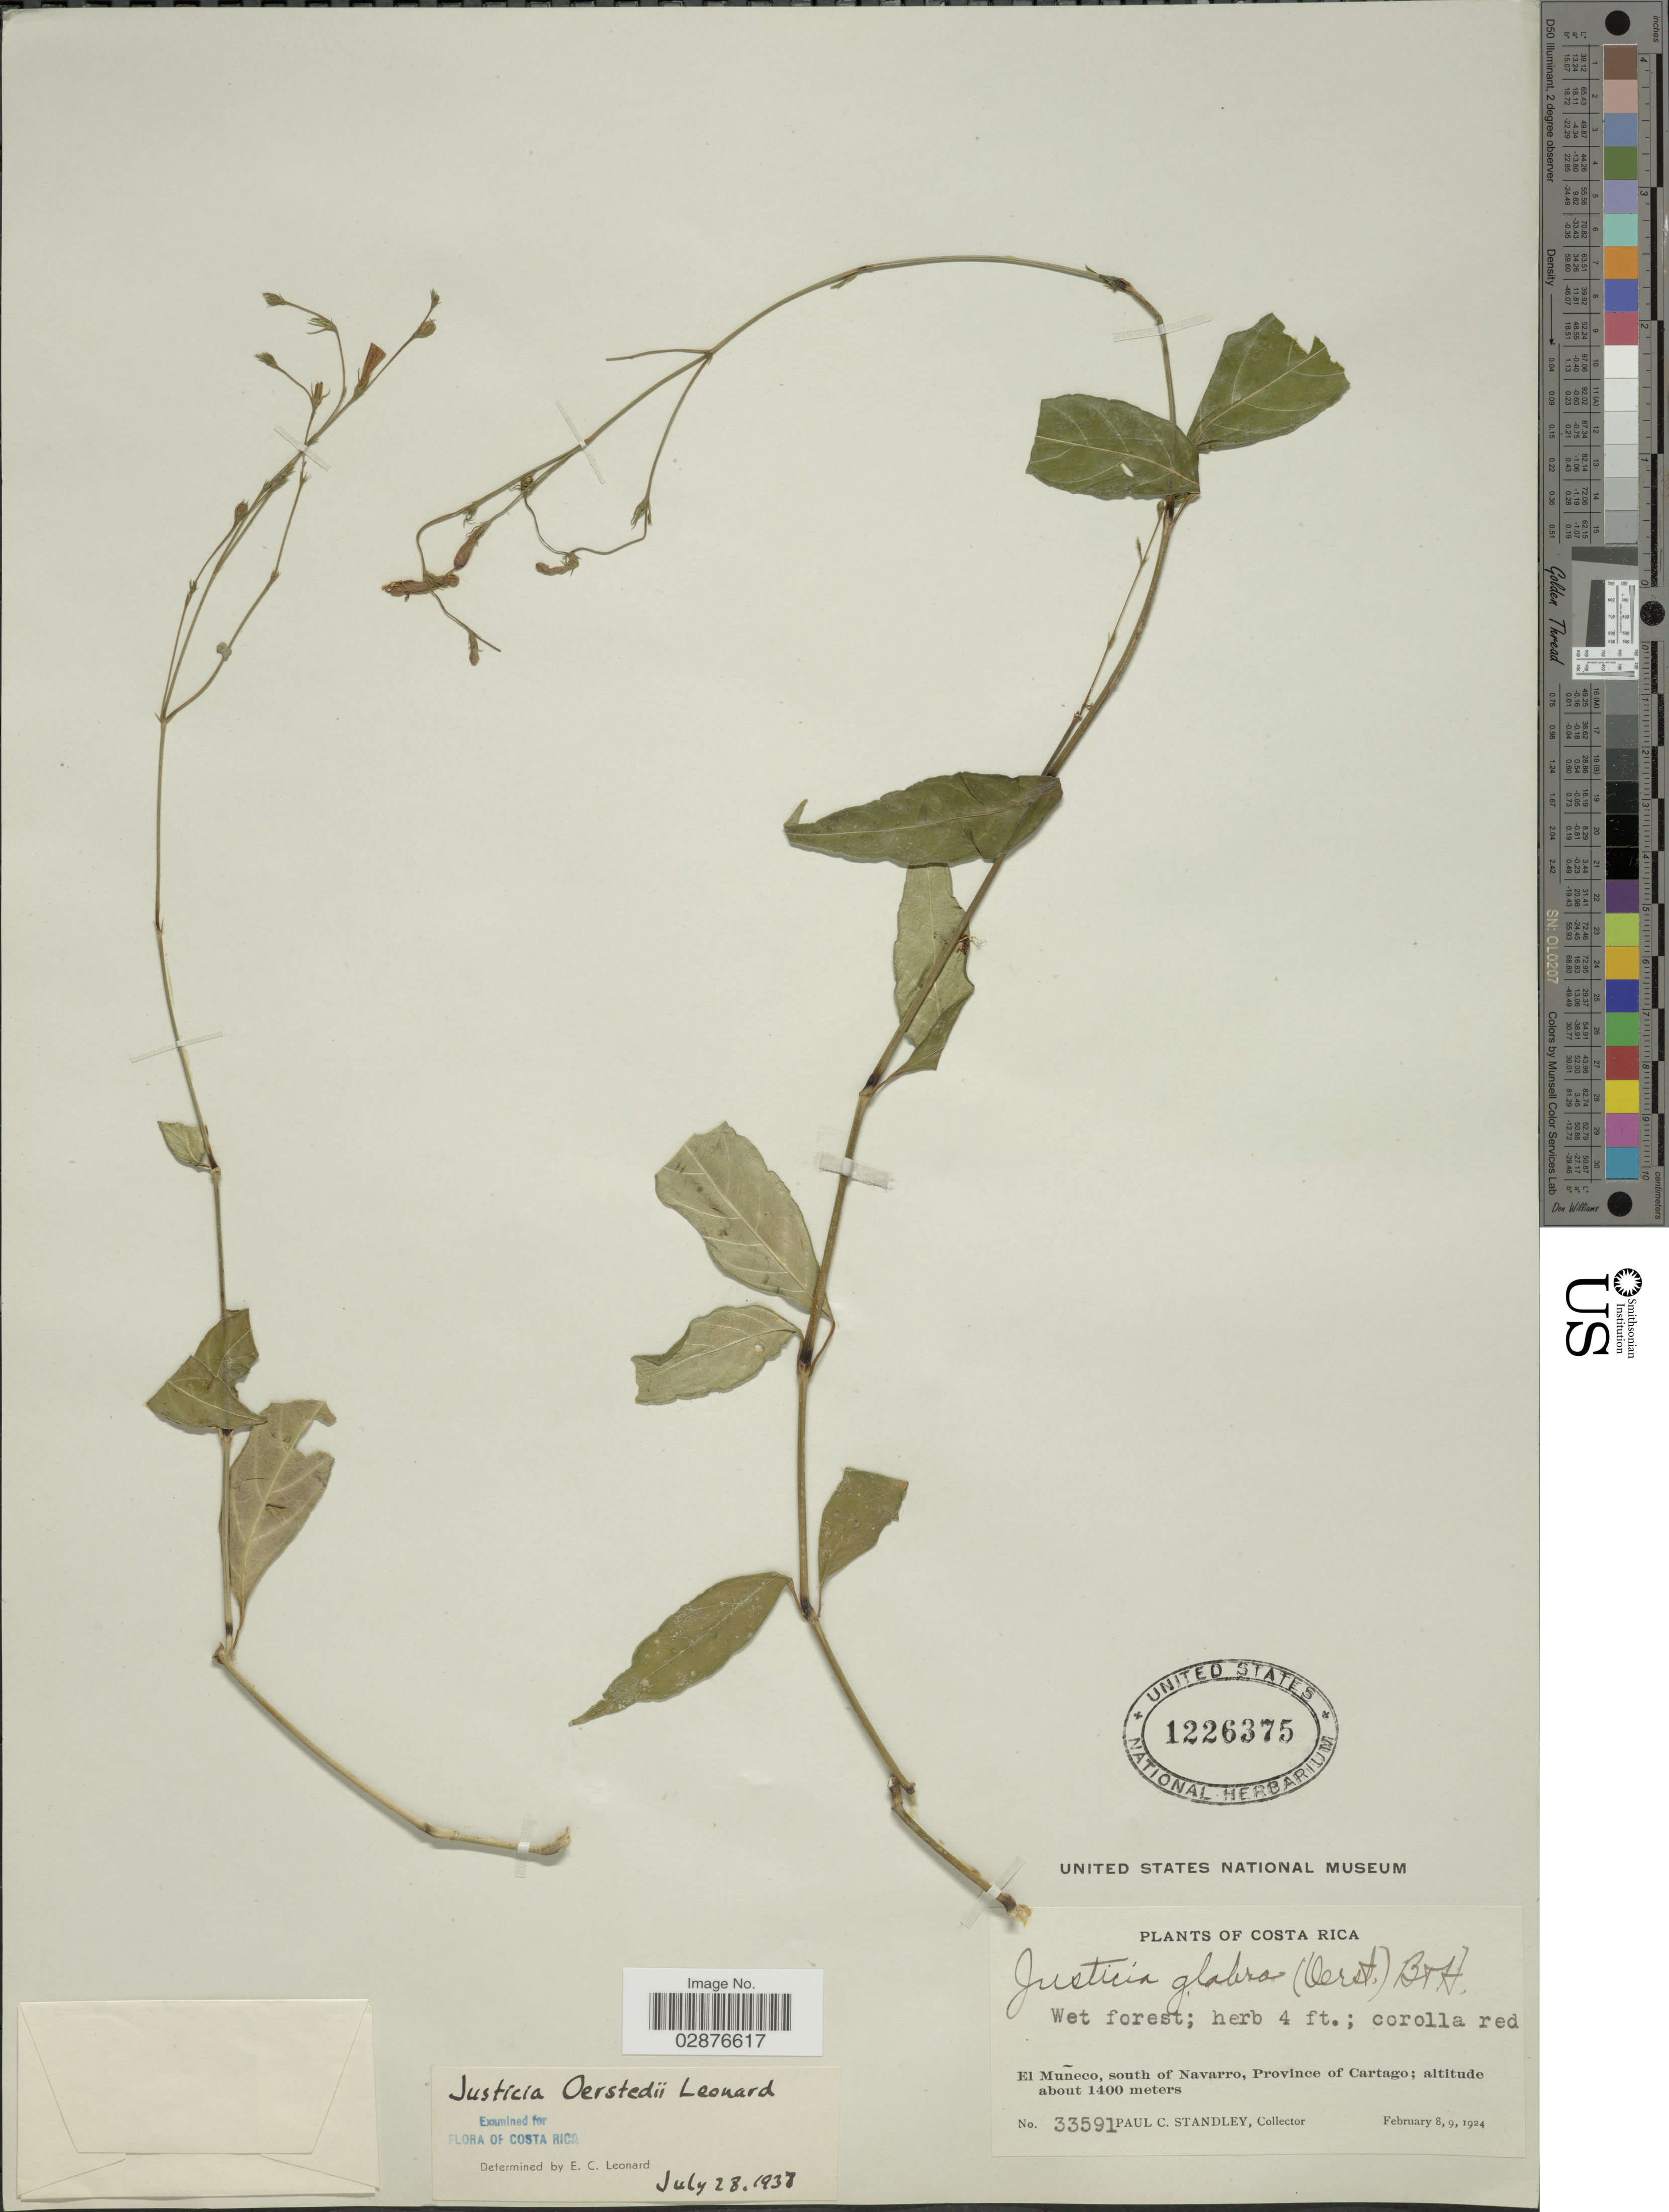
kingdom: Plantae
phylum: Tracheophyta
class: Magnoliopsida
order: Lamiales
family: Acanthaceae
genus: Justicia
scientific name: Justicia oerstedii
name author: Leonard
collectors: P. C. Standley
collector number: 33591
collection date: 1924-02-08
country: Costa Rica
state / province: Cartago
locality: El Muñeco, south of Navarro.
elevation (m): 1400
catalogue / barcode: US 1226375